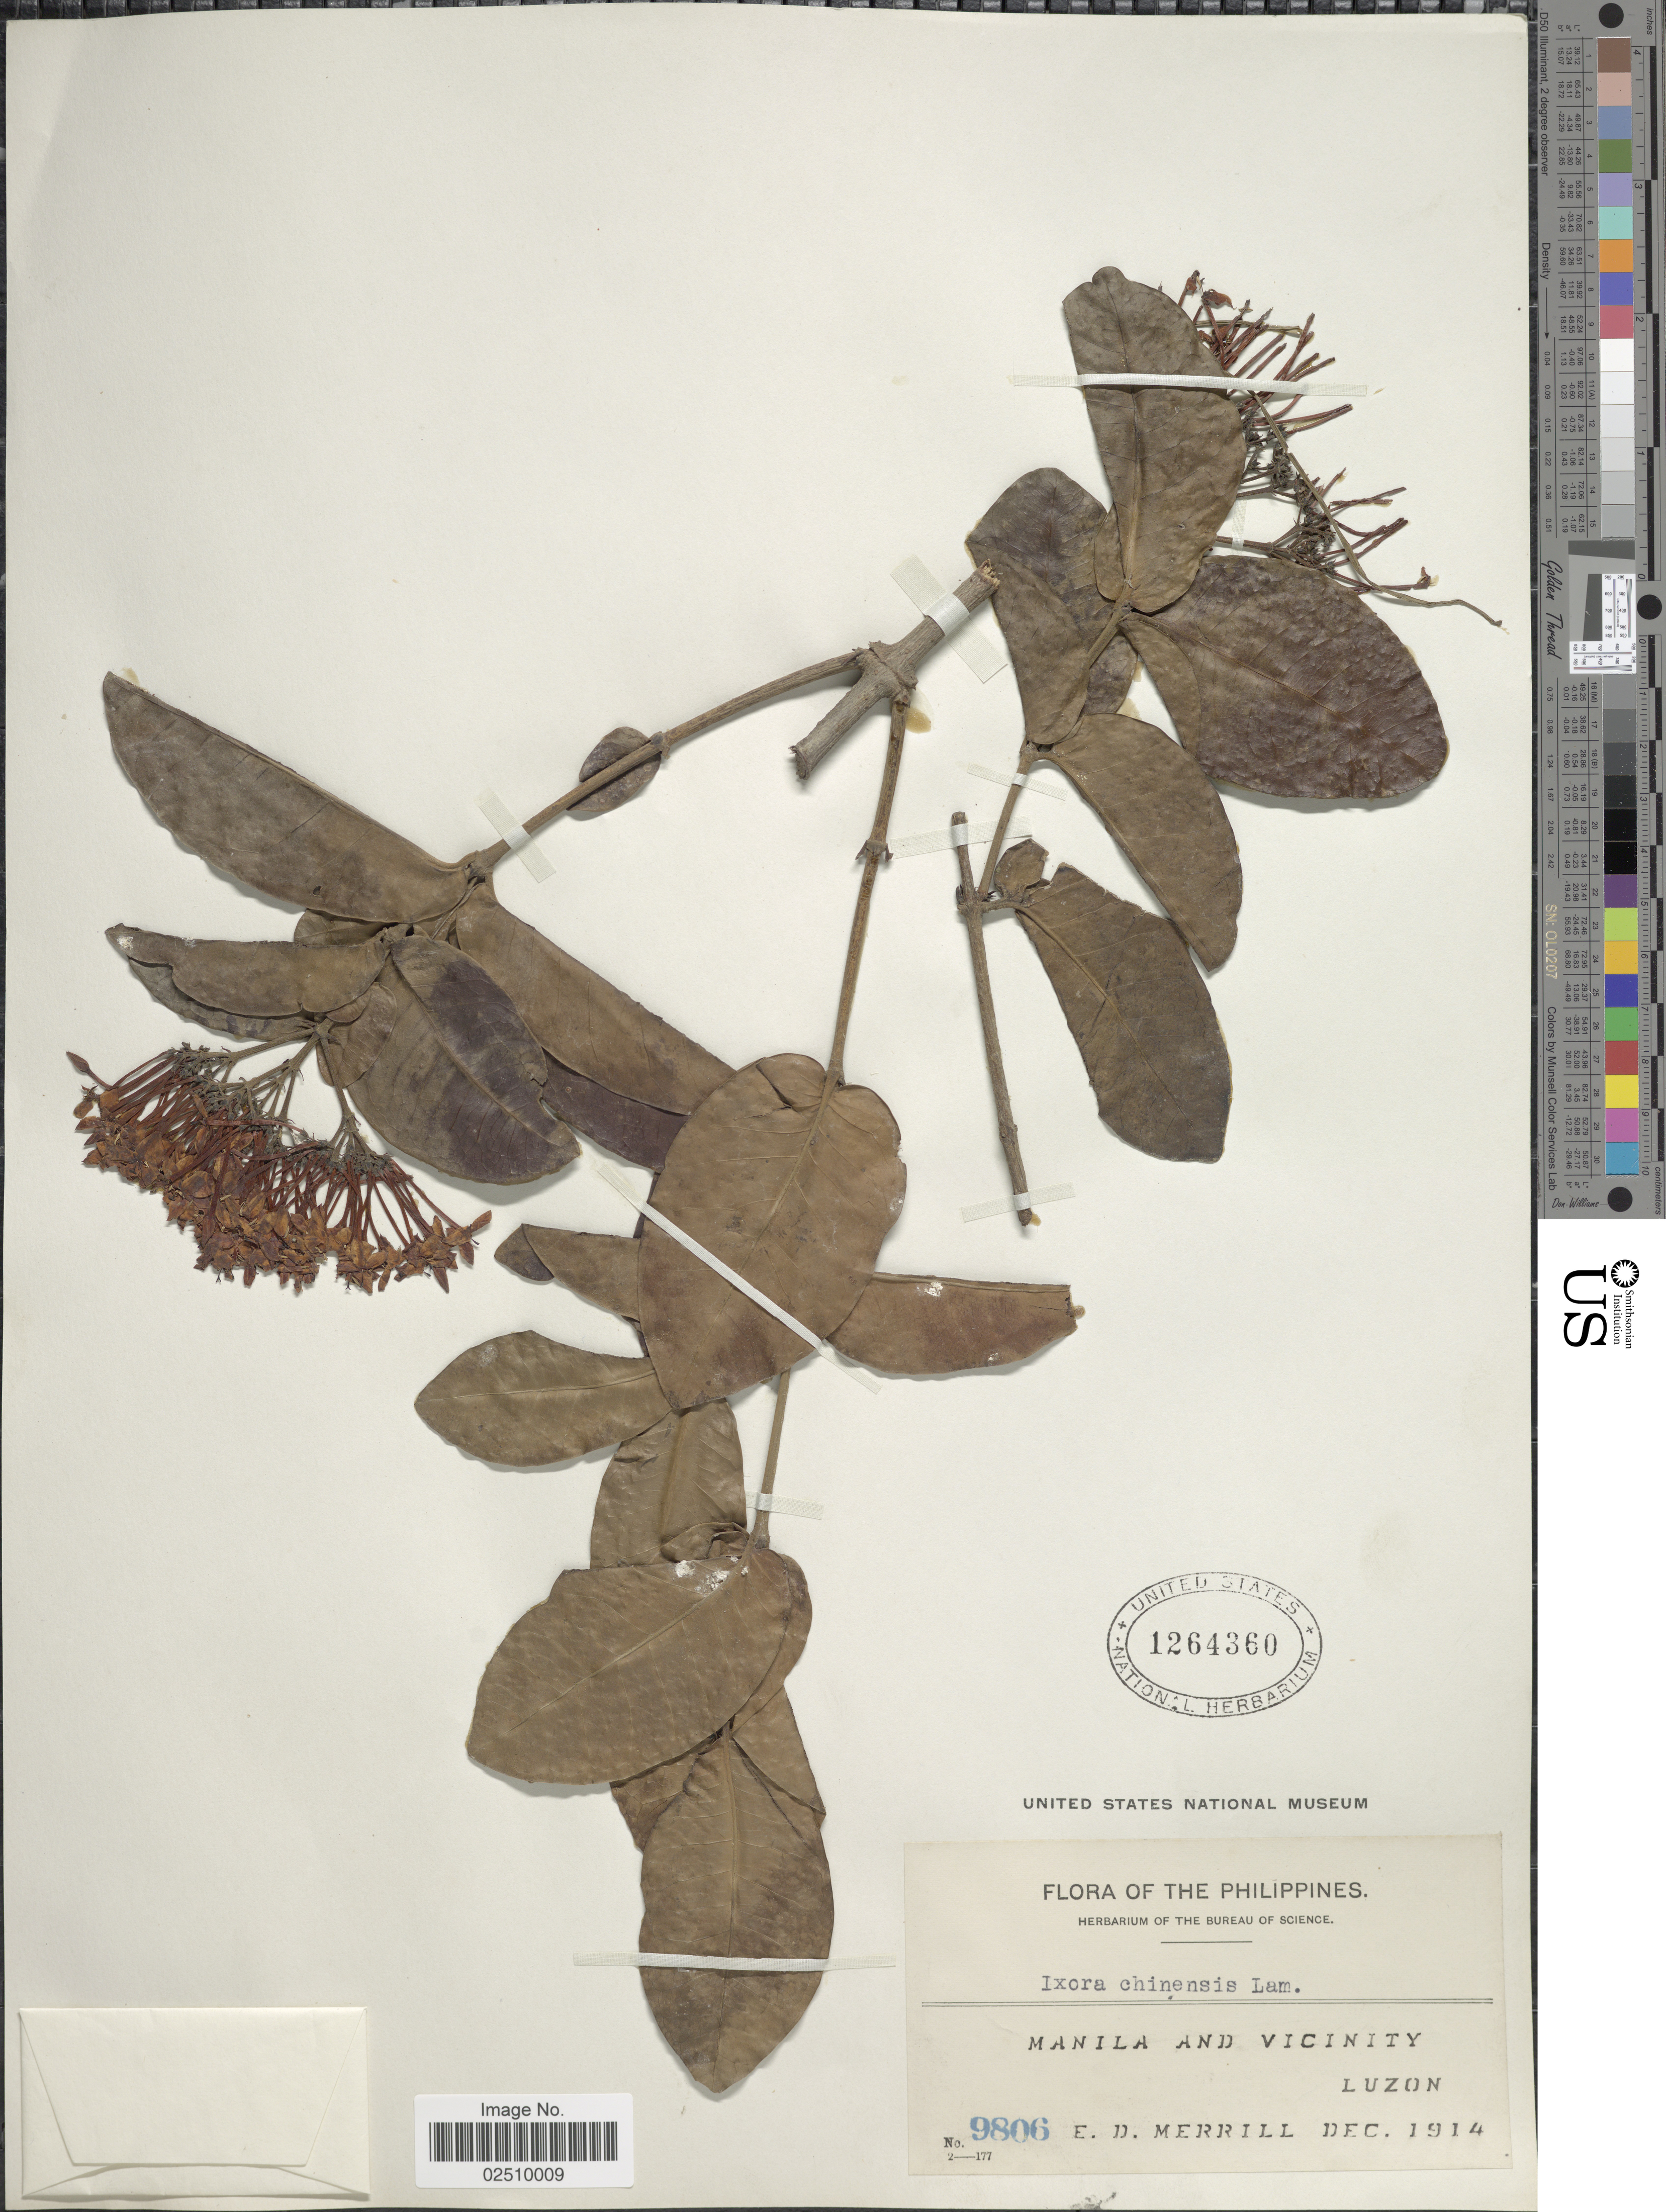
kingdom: Plantae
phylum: Tracheophyta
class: Magnoliopsida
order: Gentianales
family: Rubiaceae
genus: Ixora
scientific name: Ixora chinensis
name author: Lam.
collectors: E. D. Merrill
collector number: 9806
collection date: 1914-12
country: Philippines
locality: Manila and vicinity Luzon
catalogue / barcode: US 1264360